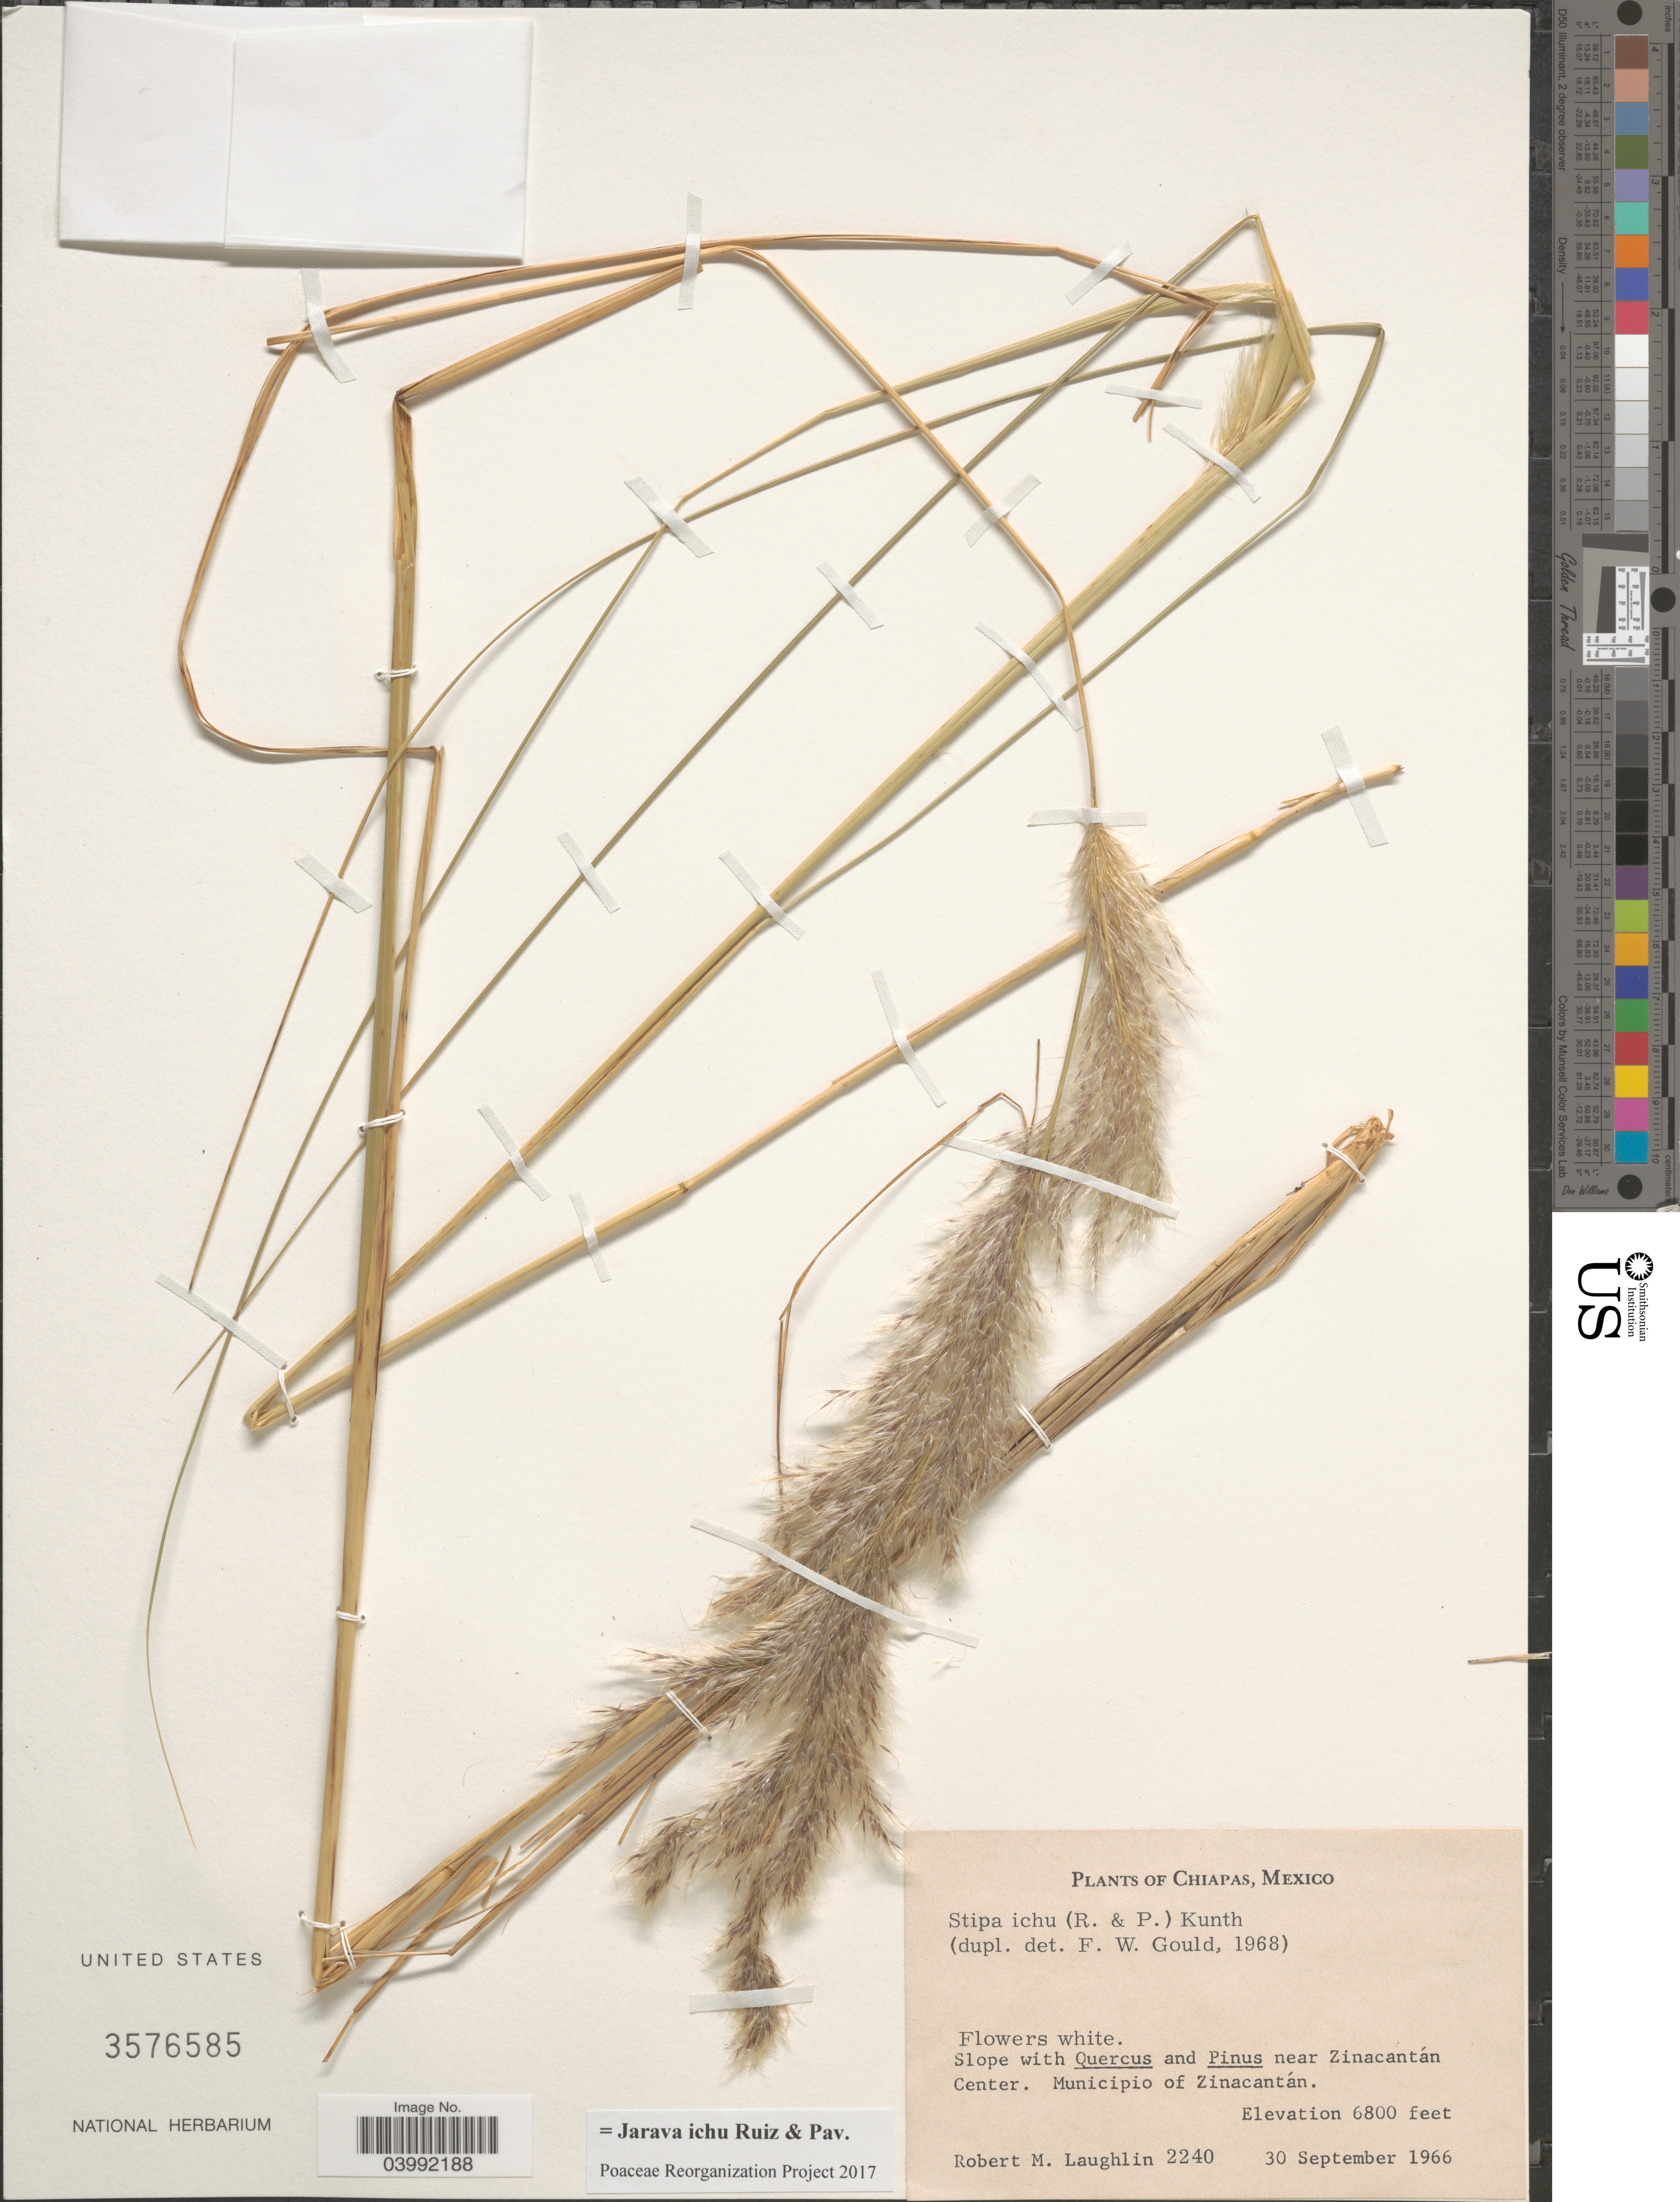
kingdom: Plantae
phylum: Tracheophyta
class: Liliopsida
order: Poales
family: Poaceae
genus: Jarava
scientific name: Jarava ichu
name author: Ruiz & Pav.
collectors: R. M. Laughlin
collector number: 2240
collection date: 1966-09-30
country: Mexico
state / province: Chiapas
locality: Near Zinacantán Center. Municipio of Zinacantán.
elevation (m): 2073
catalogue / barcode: US 3576585